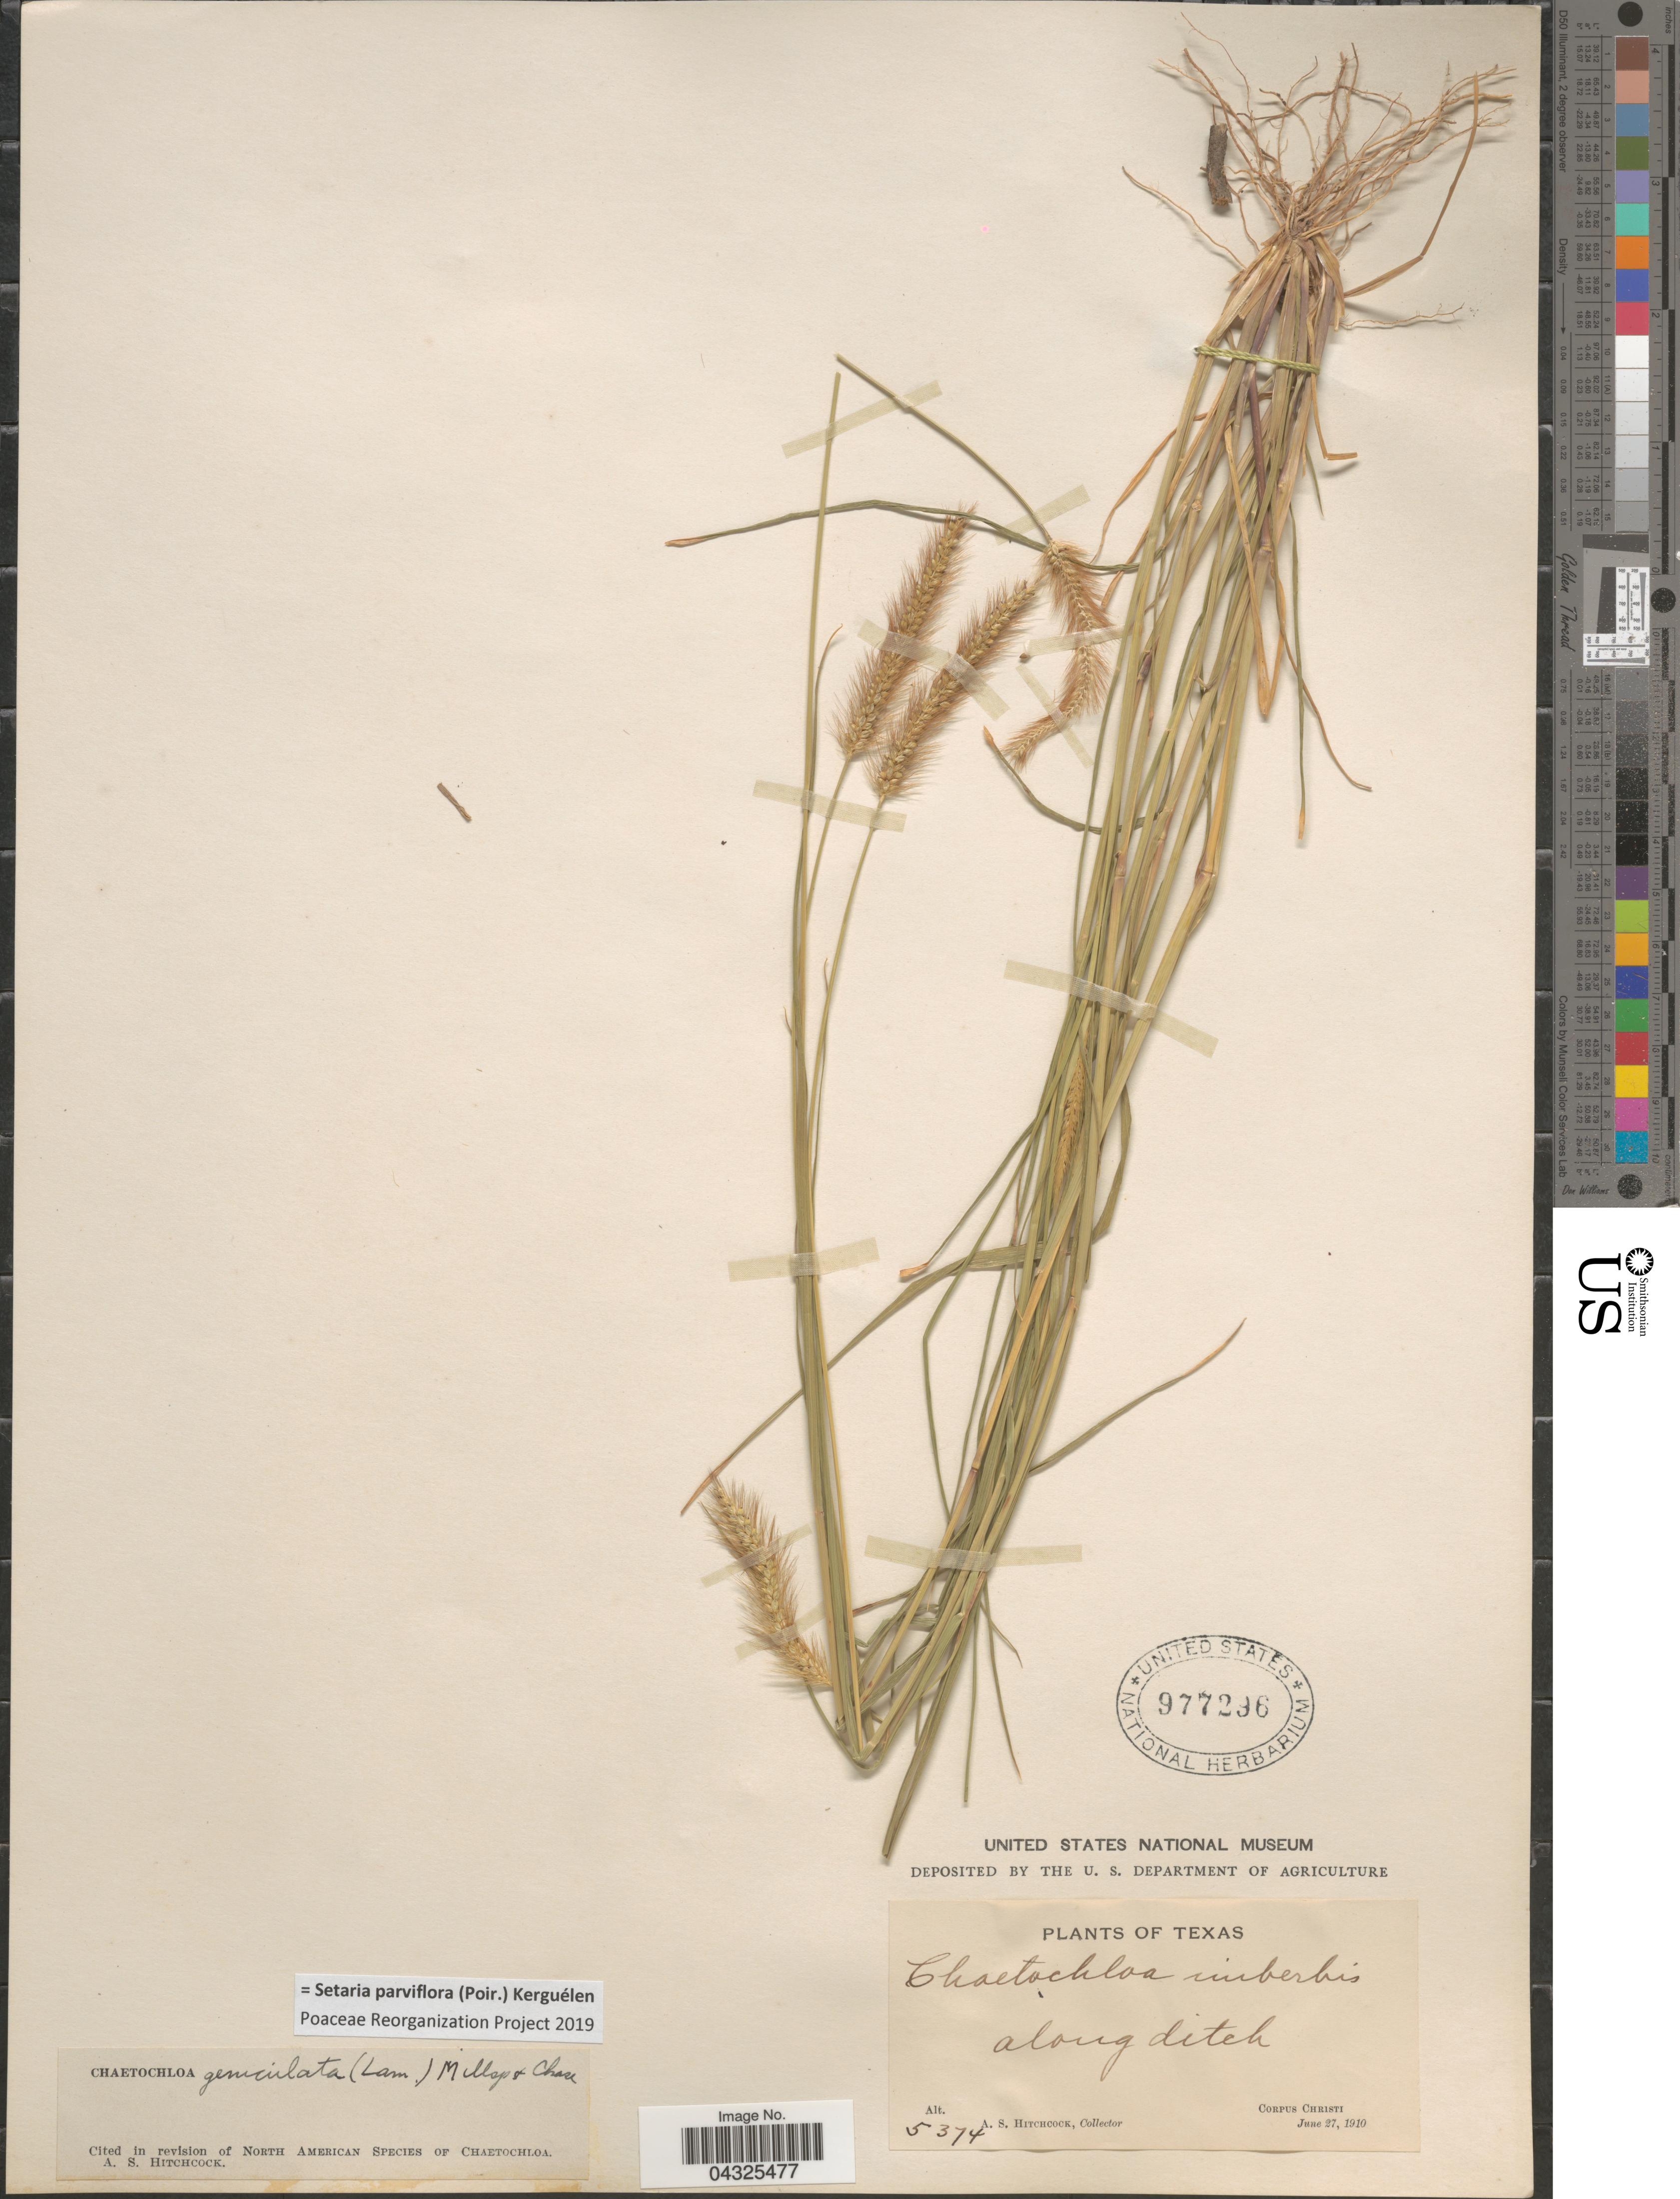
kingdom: Plantae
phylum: Tracheophyta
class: Liliopsida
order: Poales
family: Poaceae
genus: Setaria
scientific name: Setaria parviflora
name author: (Poir.) Kerguélen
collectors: A. S. Hitchcock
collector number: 5374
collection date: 1910-06-27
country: United States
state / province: Texas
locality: Corpus Christi.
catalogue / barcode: US 977296